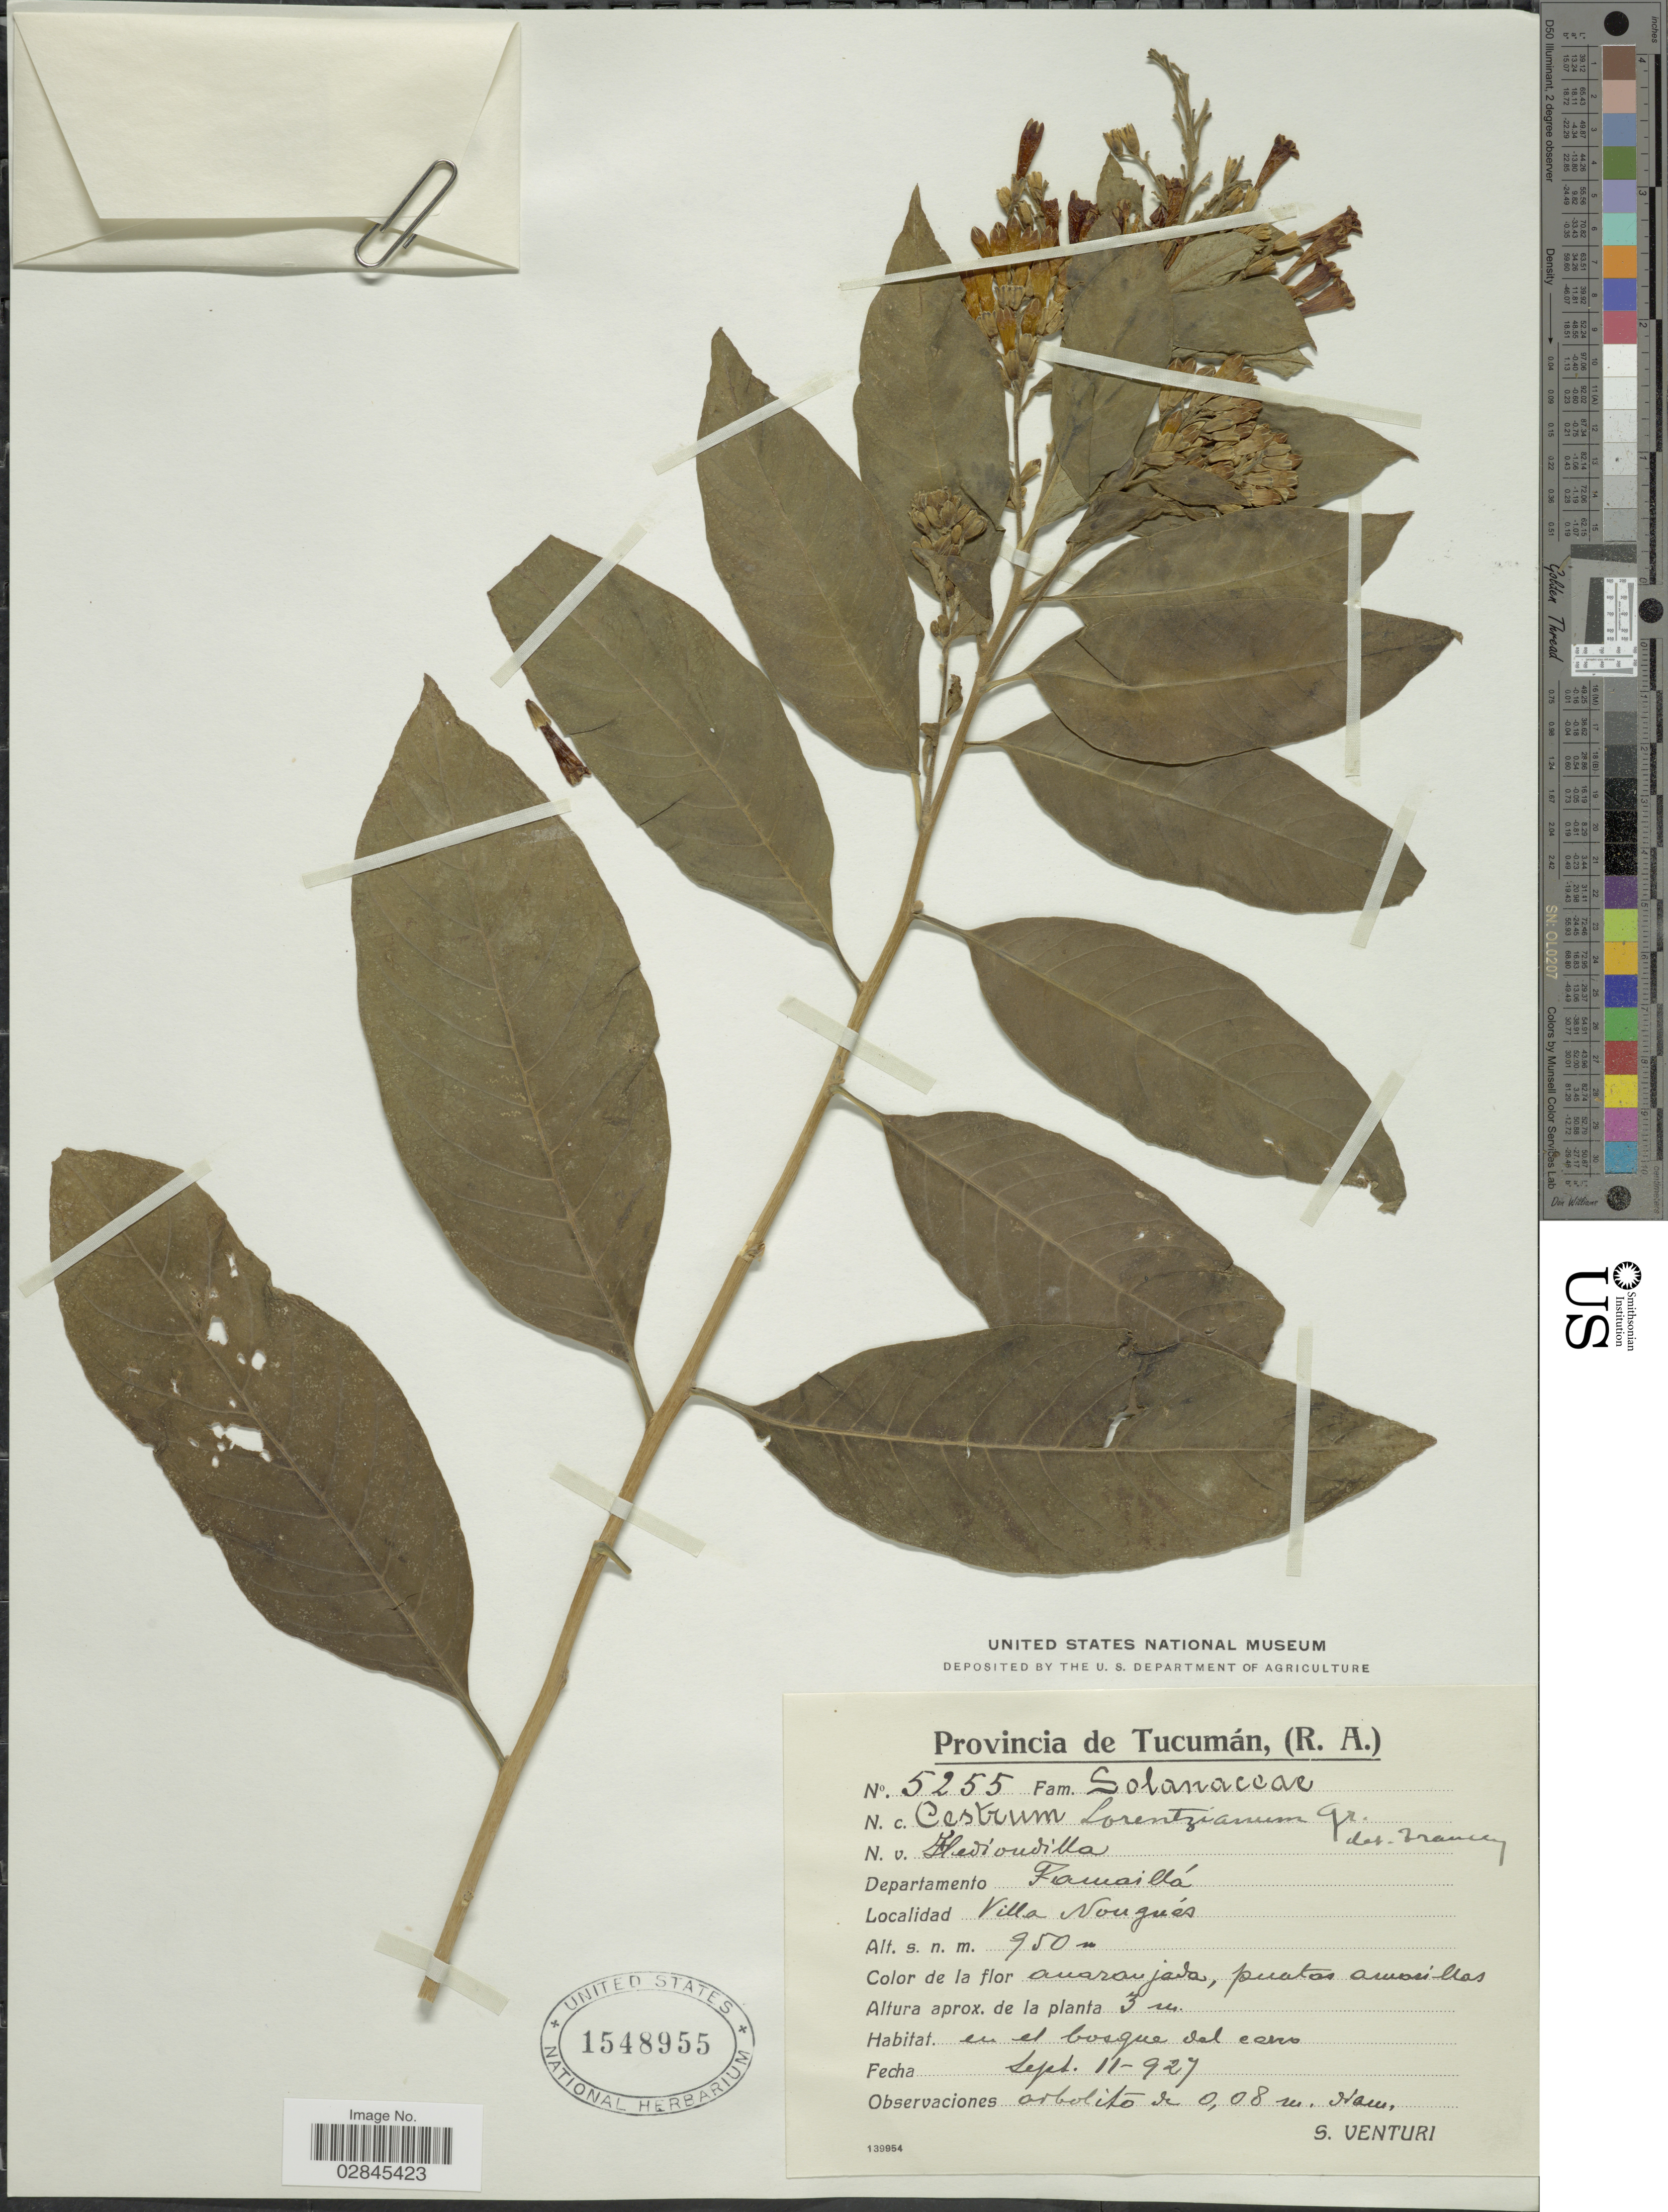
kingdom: Plantae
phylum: Tracheophyta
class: Magnoliopsida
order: Solanales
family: Solanaceae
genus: Cestrum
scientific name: Cestrum lorentzianum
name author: Griseb.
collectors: S. Venturi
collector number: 5255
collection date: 1927-09-11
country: Argentina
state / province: Tucuman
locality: Departamento Famaillá. Villa Nougués.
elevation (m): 950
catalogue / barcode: US 1548955